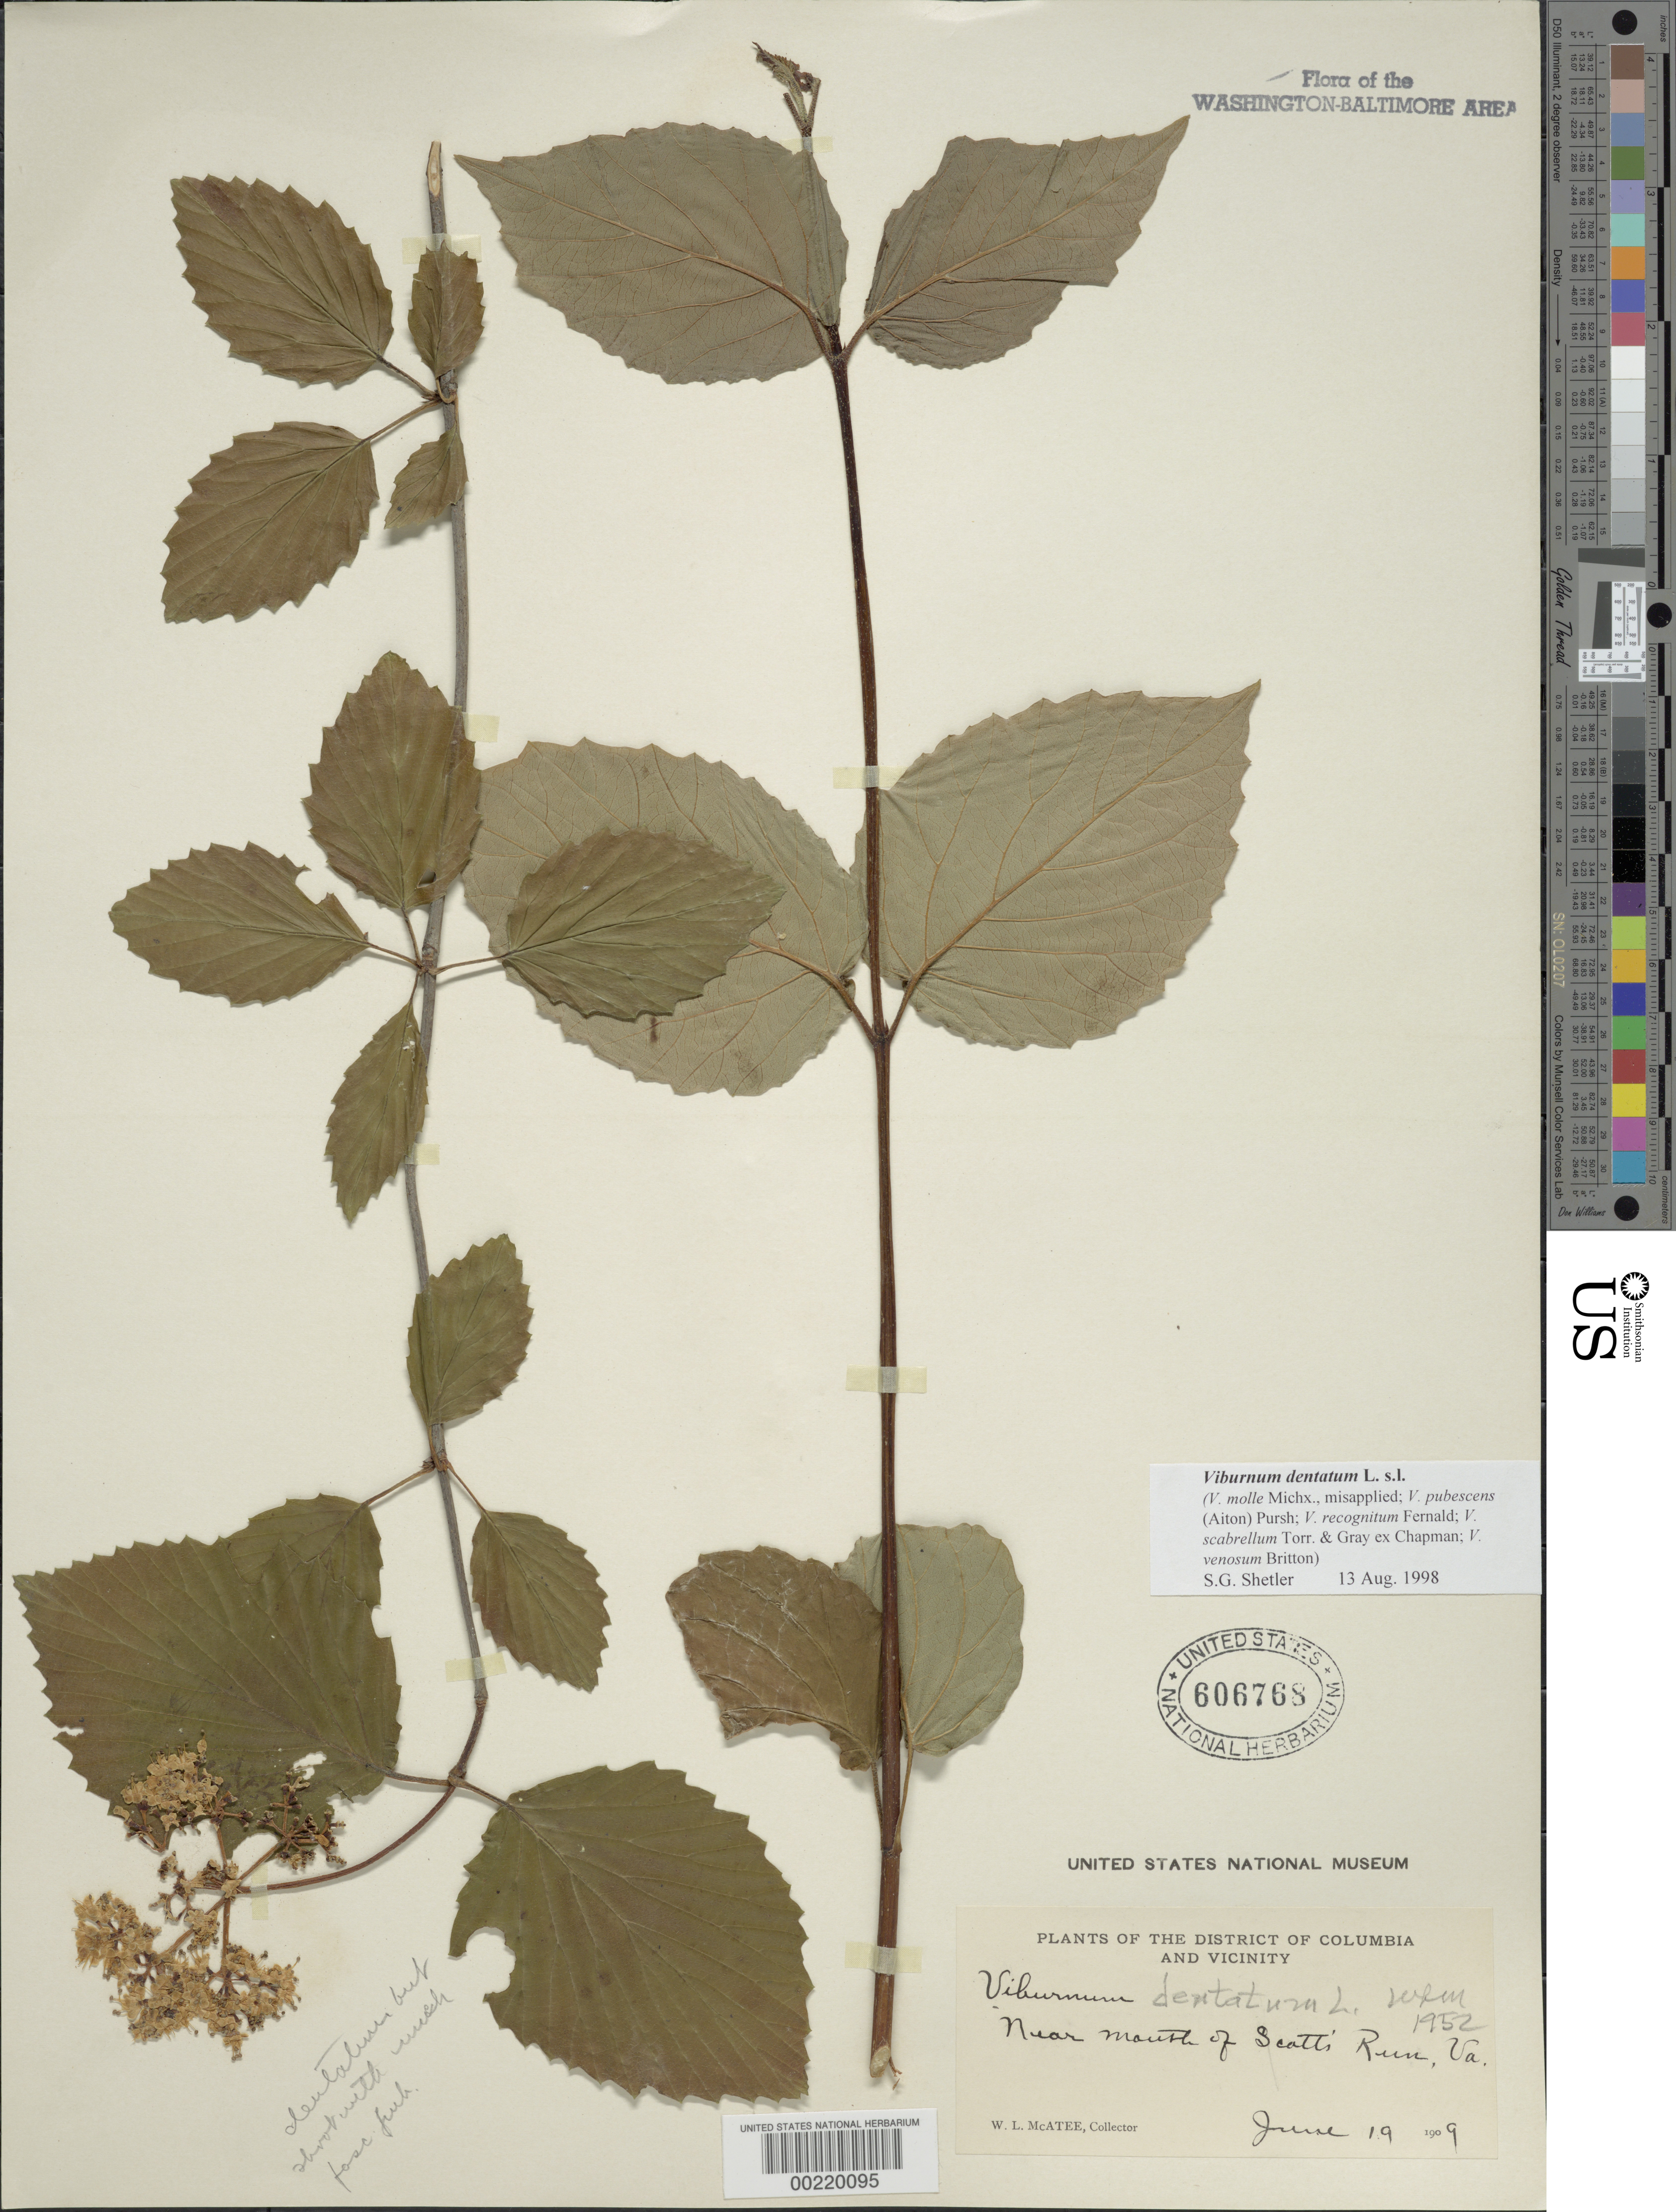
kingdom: Plantae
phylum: Tracheophyta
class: Magnoliopsida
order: Dipsacales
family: Viburnaceae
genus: Viburnum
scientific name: Viburnum dentatum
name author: L.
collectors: W. McAtee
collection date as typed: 19 Jun 1909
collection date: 1909-06-19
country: United States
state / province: Virginia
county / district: Fairfax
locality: Near mouth of Scotts Run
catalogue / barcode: US 606768